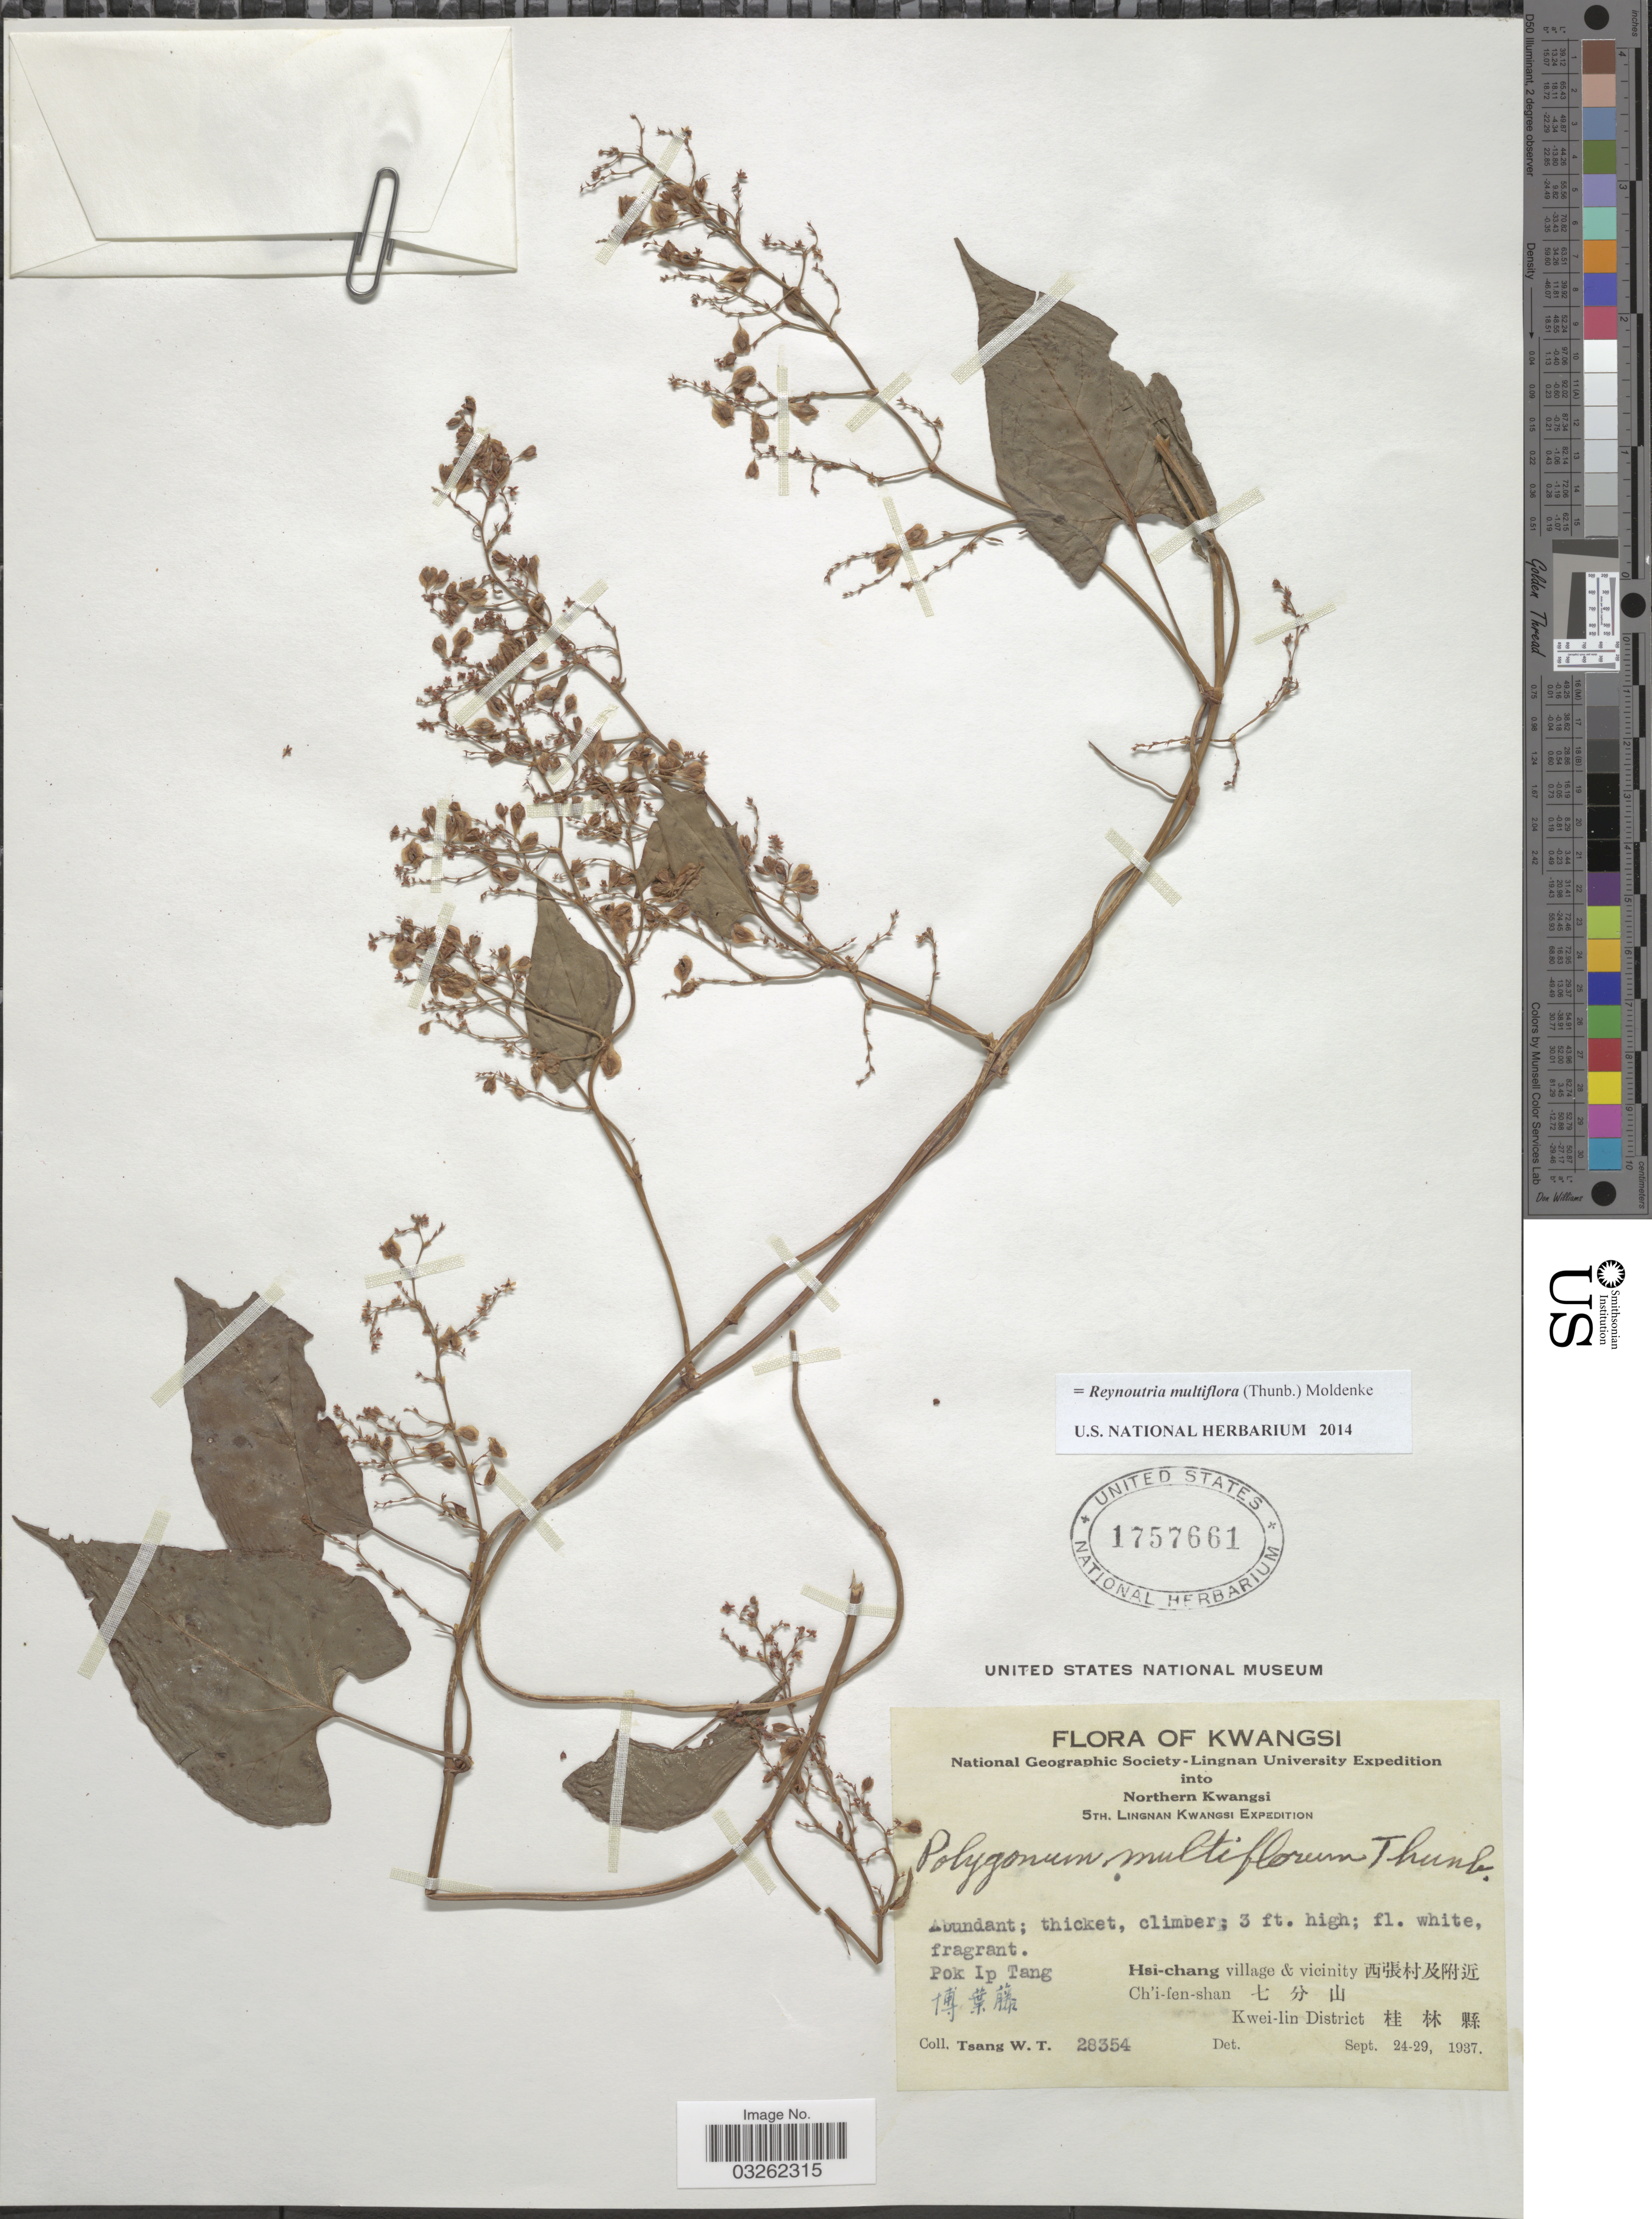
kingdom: Plantae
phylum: Tracheophyta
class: Magnoliopsida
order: Caryophyllales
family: Polygonaceae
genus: Reynoutria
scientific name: Reynoutria multiflora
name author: (Thunb.) Moldenke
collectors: W. T. Tsang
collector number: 28354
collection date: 1937-09-24/1937-09-29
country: China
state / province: Guangxi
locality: Kwangsi, Northern Kwangsi, Pok Ip Tang, Hsi-chang village & vicinity X, Ch'i-fen-shan X.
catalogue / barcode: US 1757661